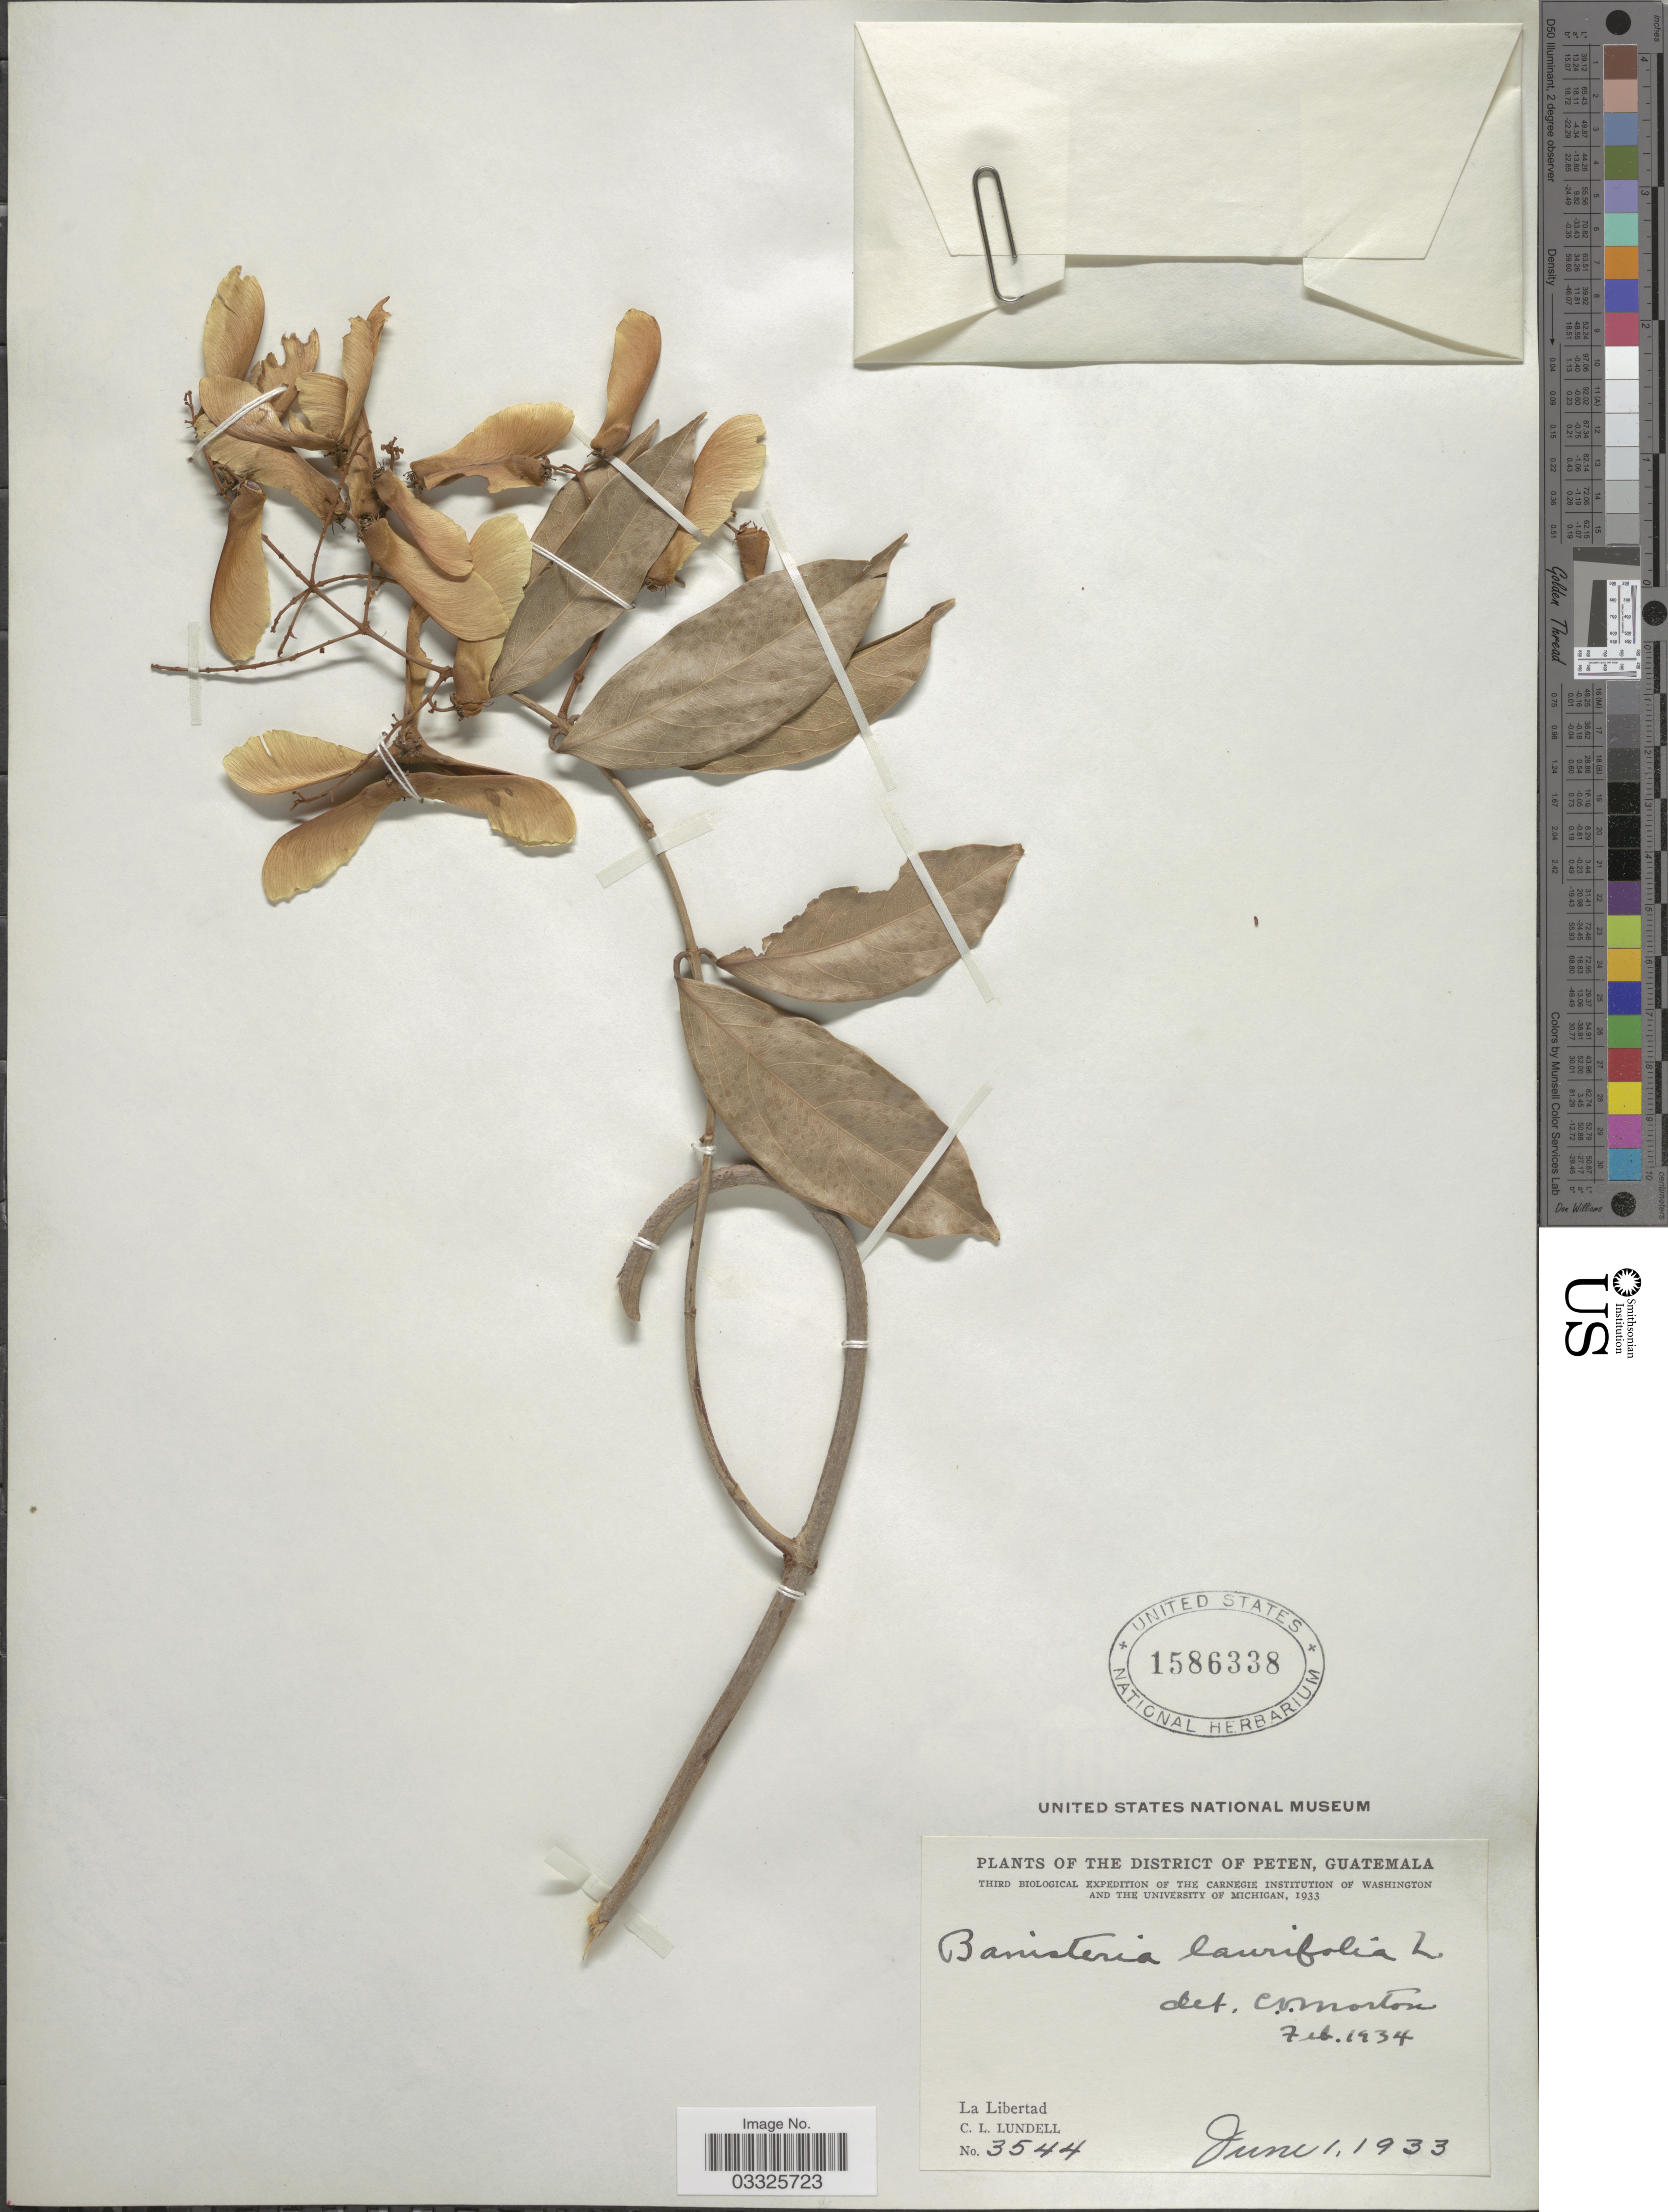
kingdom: Plantae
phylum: Tracheophyta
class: Magnoliopsida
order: Malpighiales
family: Malpighiaceae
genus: Heteropterys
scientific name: Heteropterys laurifolia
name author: (L.) A. Juss.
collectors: C. L. Lundell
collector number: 3544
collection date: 1933-06-01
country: Guatemala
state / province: El Petén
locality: The District of Peten. La Libertad.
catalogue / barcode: US 1586338